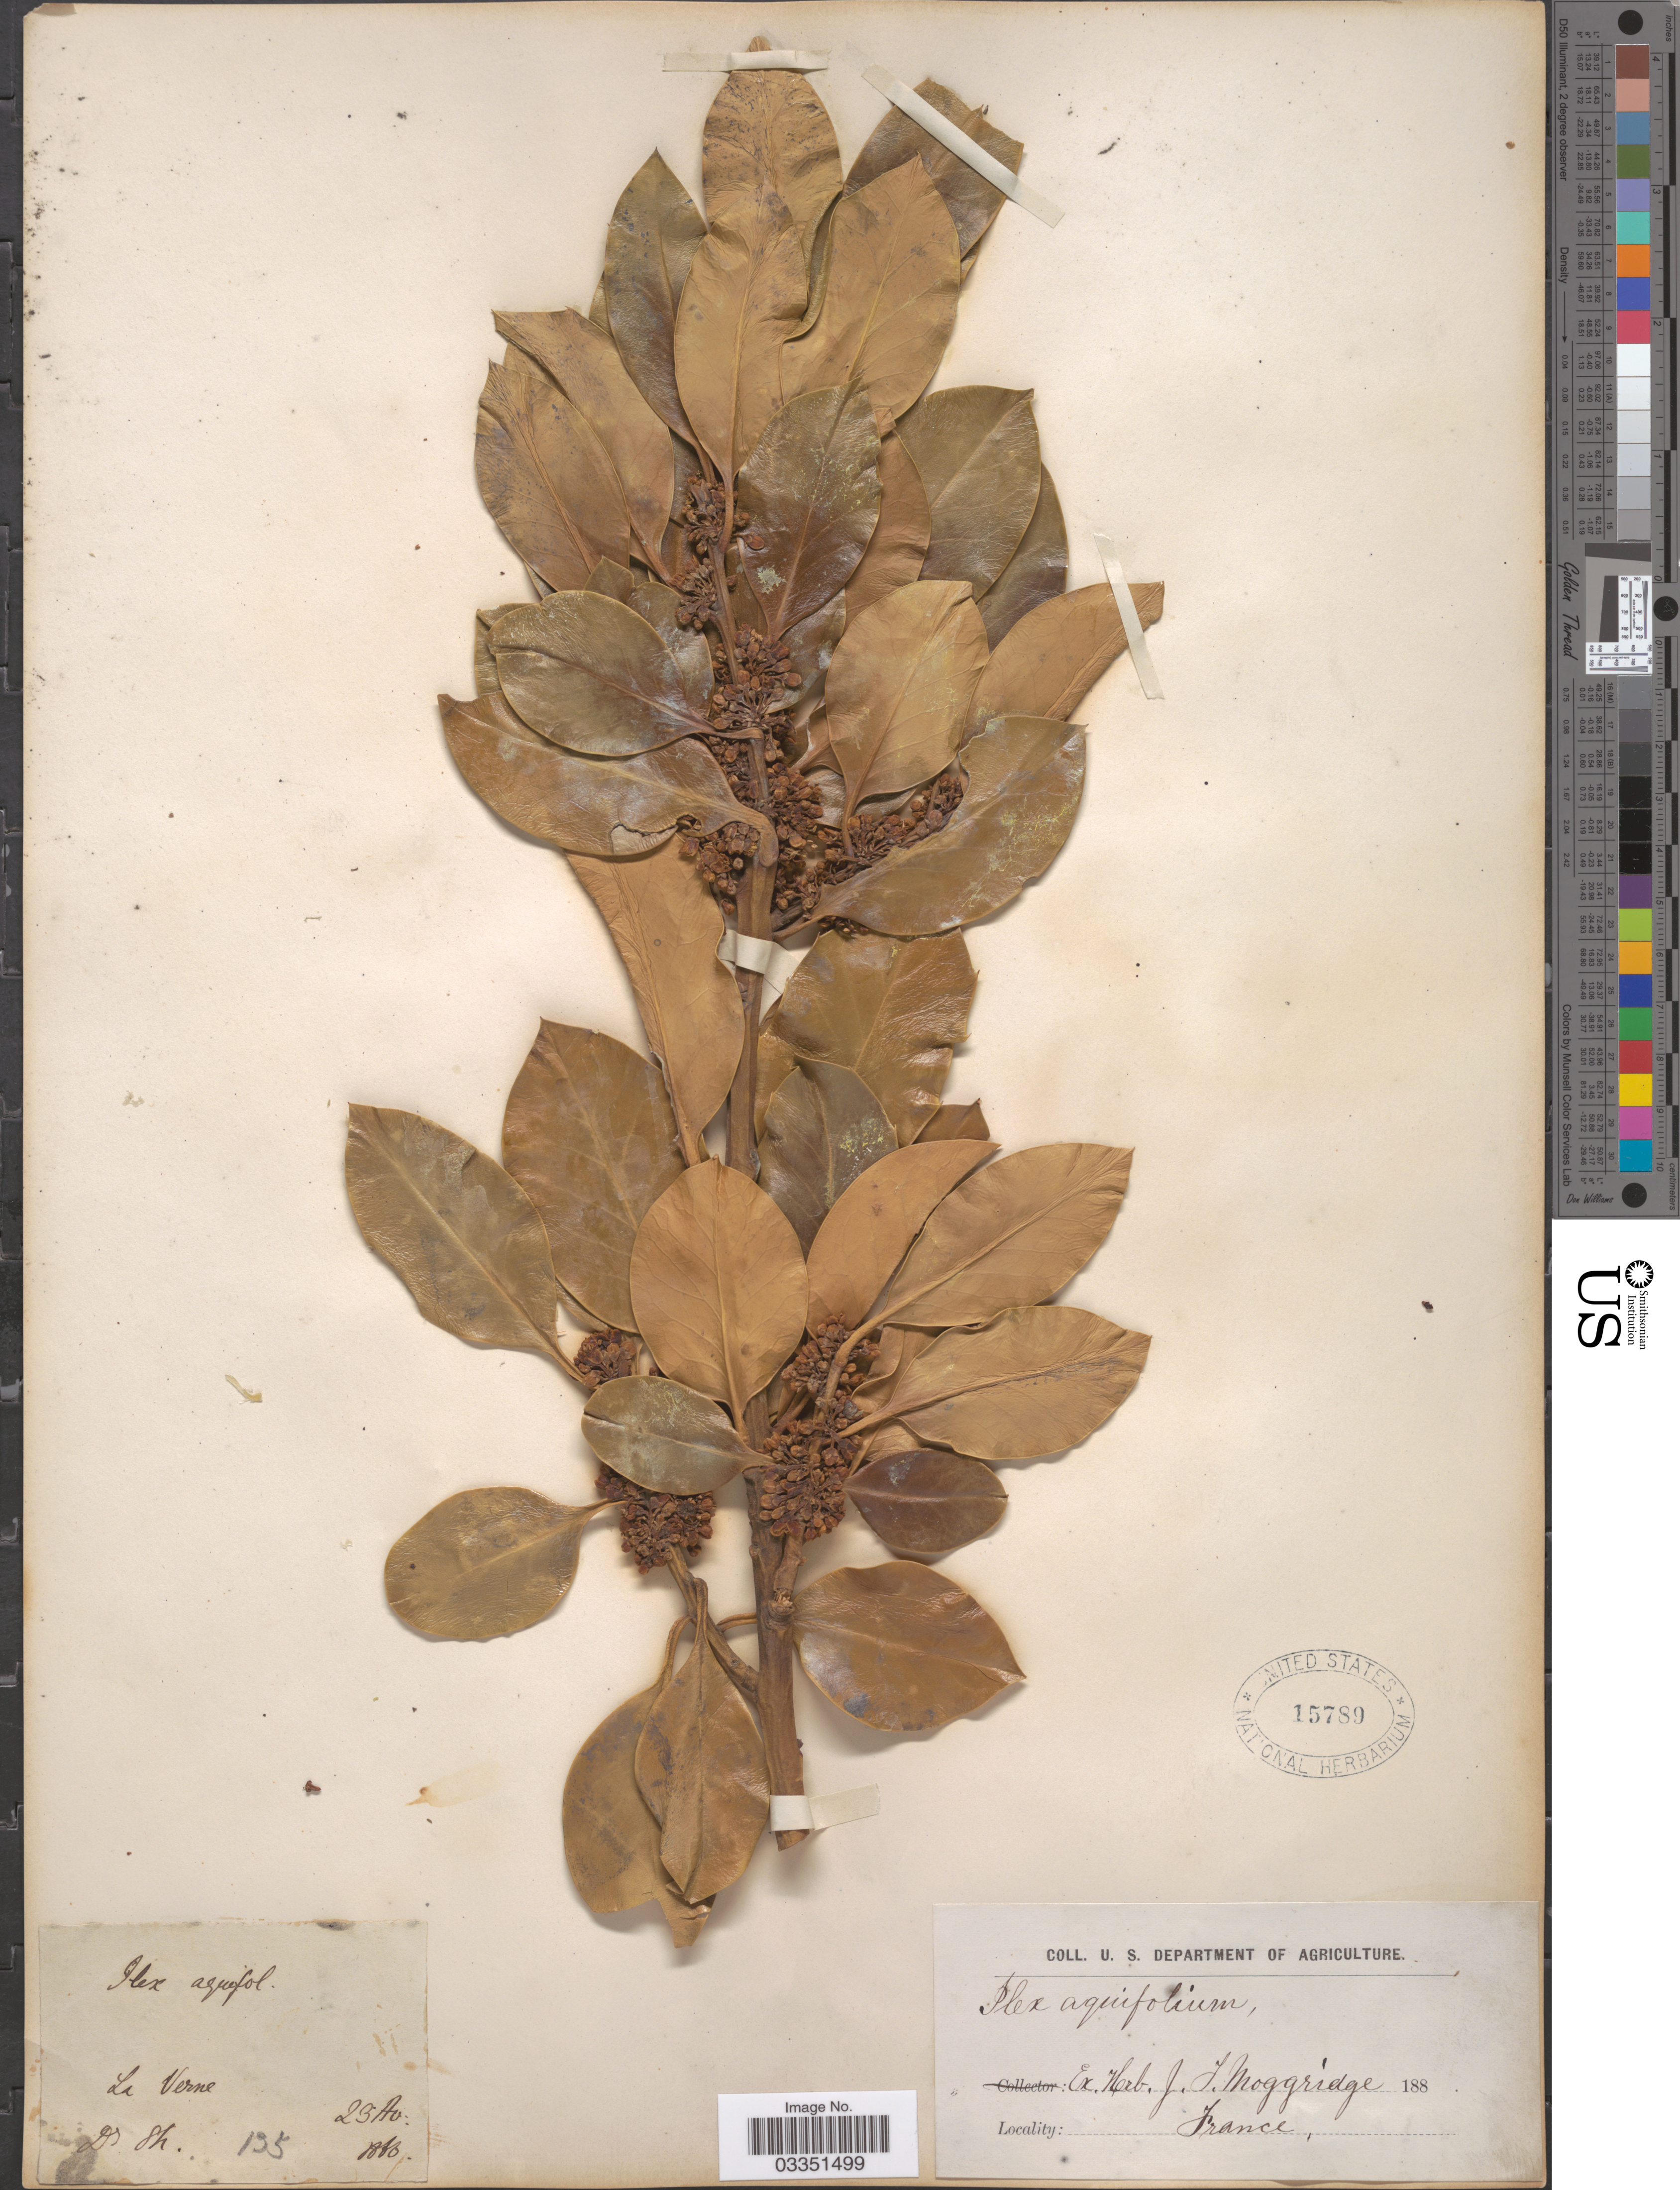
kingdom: Plantae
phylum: Tracheophyta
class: Magnoliopsida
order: Aquifoliales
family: Aquifoliaceae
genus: Ilex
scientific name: Ilex aquifolium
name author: L.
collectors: ex herb. J.T. Moggridge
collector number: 135?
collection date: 1886-04-23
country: France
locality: La Verne.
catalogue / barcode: US 15789